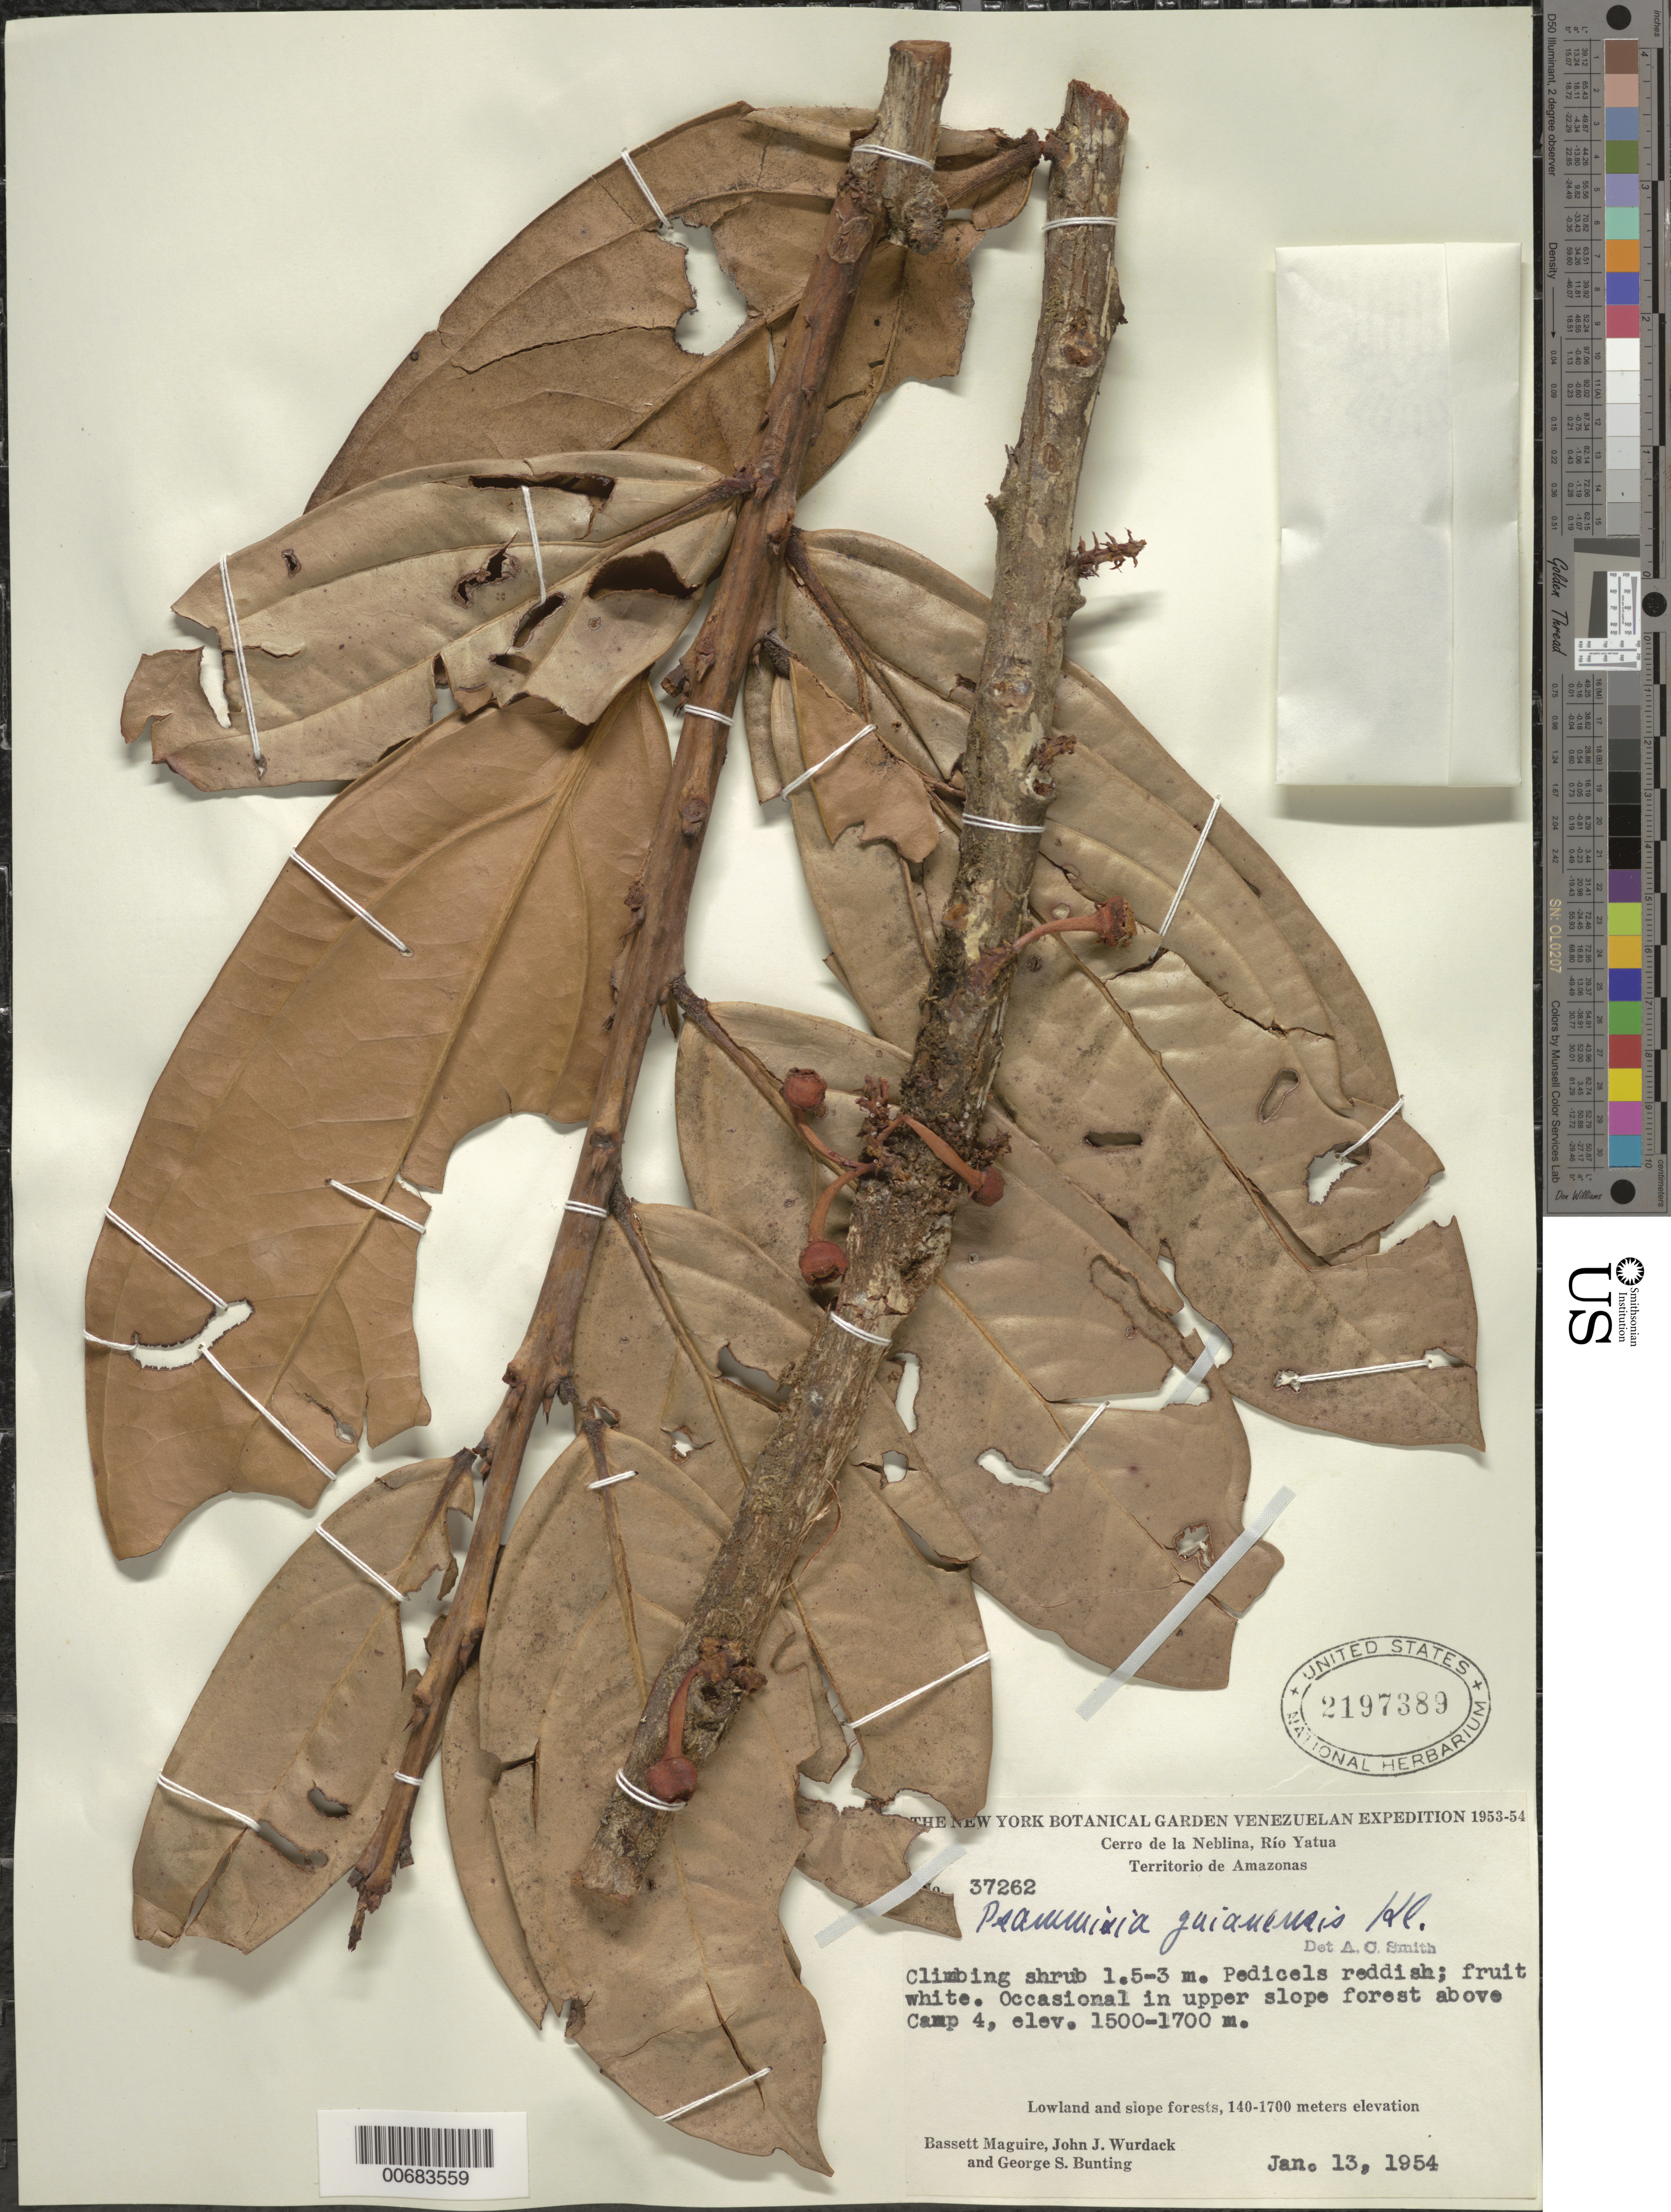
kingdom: Plantae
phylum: Tracheophyta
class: Magnoliopsida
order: Ericales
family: Ericaceae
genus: Psammisia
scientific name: Psammisia guianensis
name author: Klotzsch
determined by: Smith, A. C.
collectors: B. Maguire, J. J. Wurdack & G. S. Bunting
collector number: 37262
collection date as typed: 13-Jan-54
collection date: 1954-01-13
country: Venezuela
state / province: Amazonas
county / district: Río Negro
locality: Cerro de la Neblina, Río Yatua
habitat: Upper slope forest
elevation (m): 1500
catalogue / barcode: US 2197389